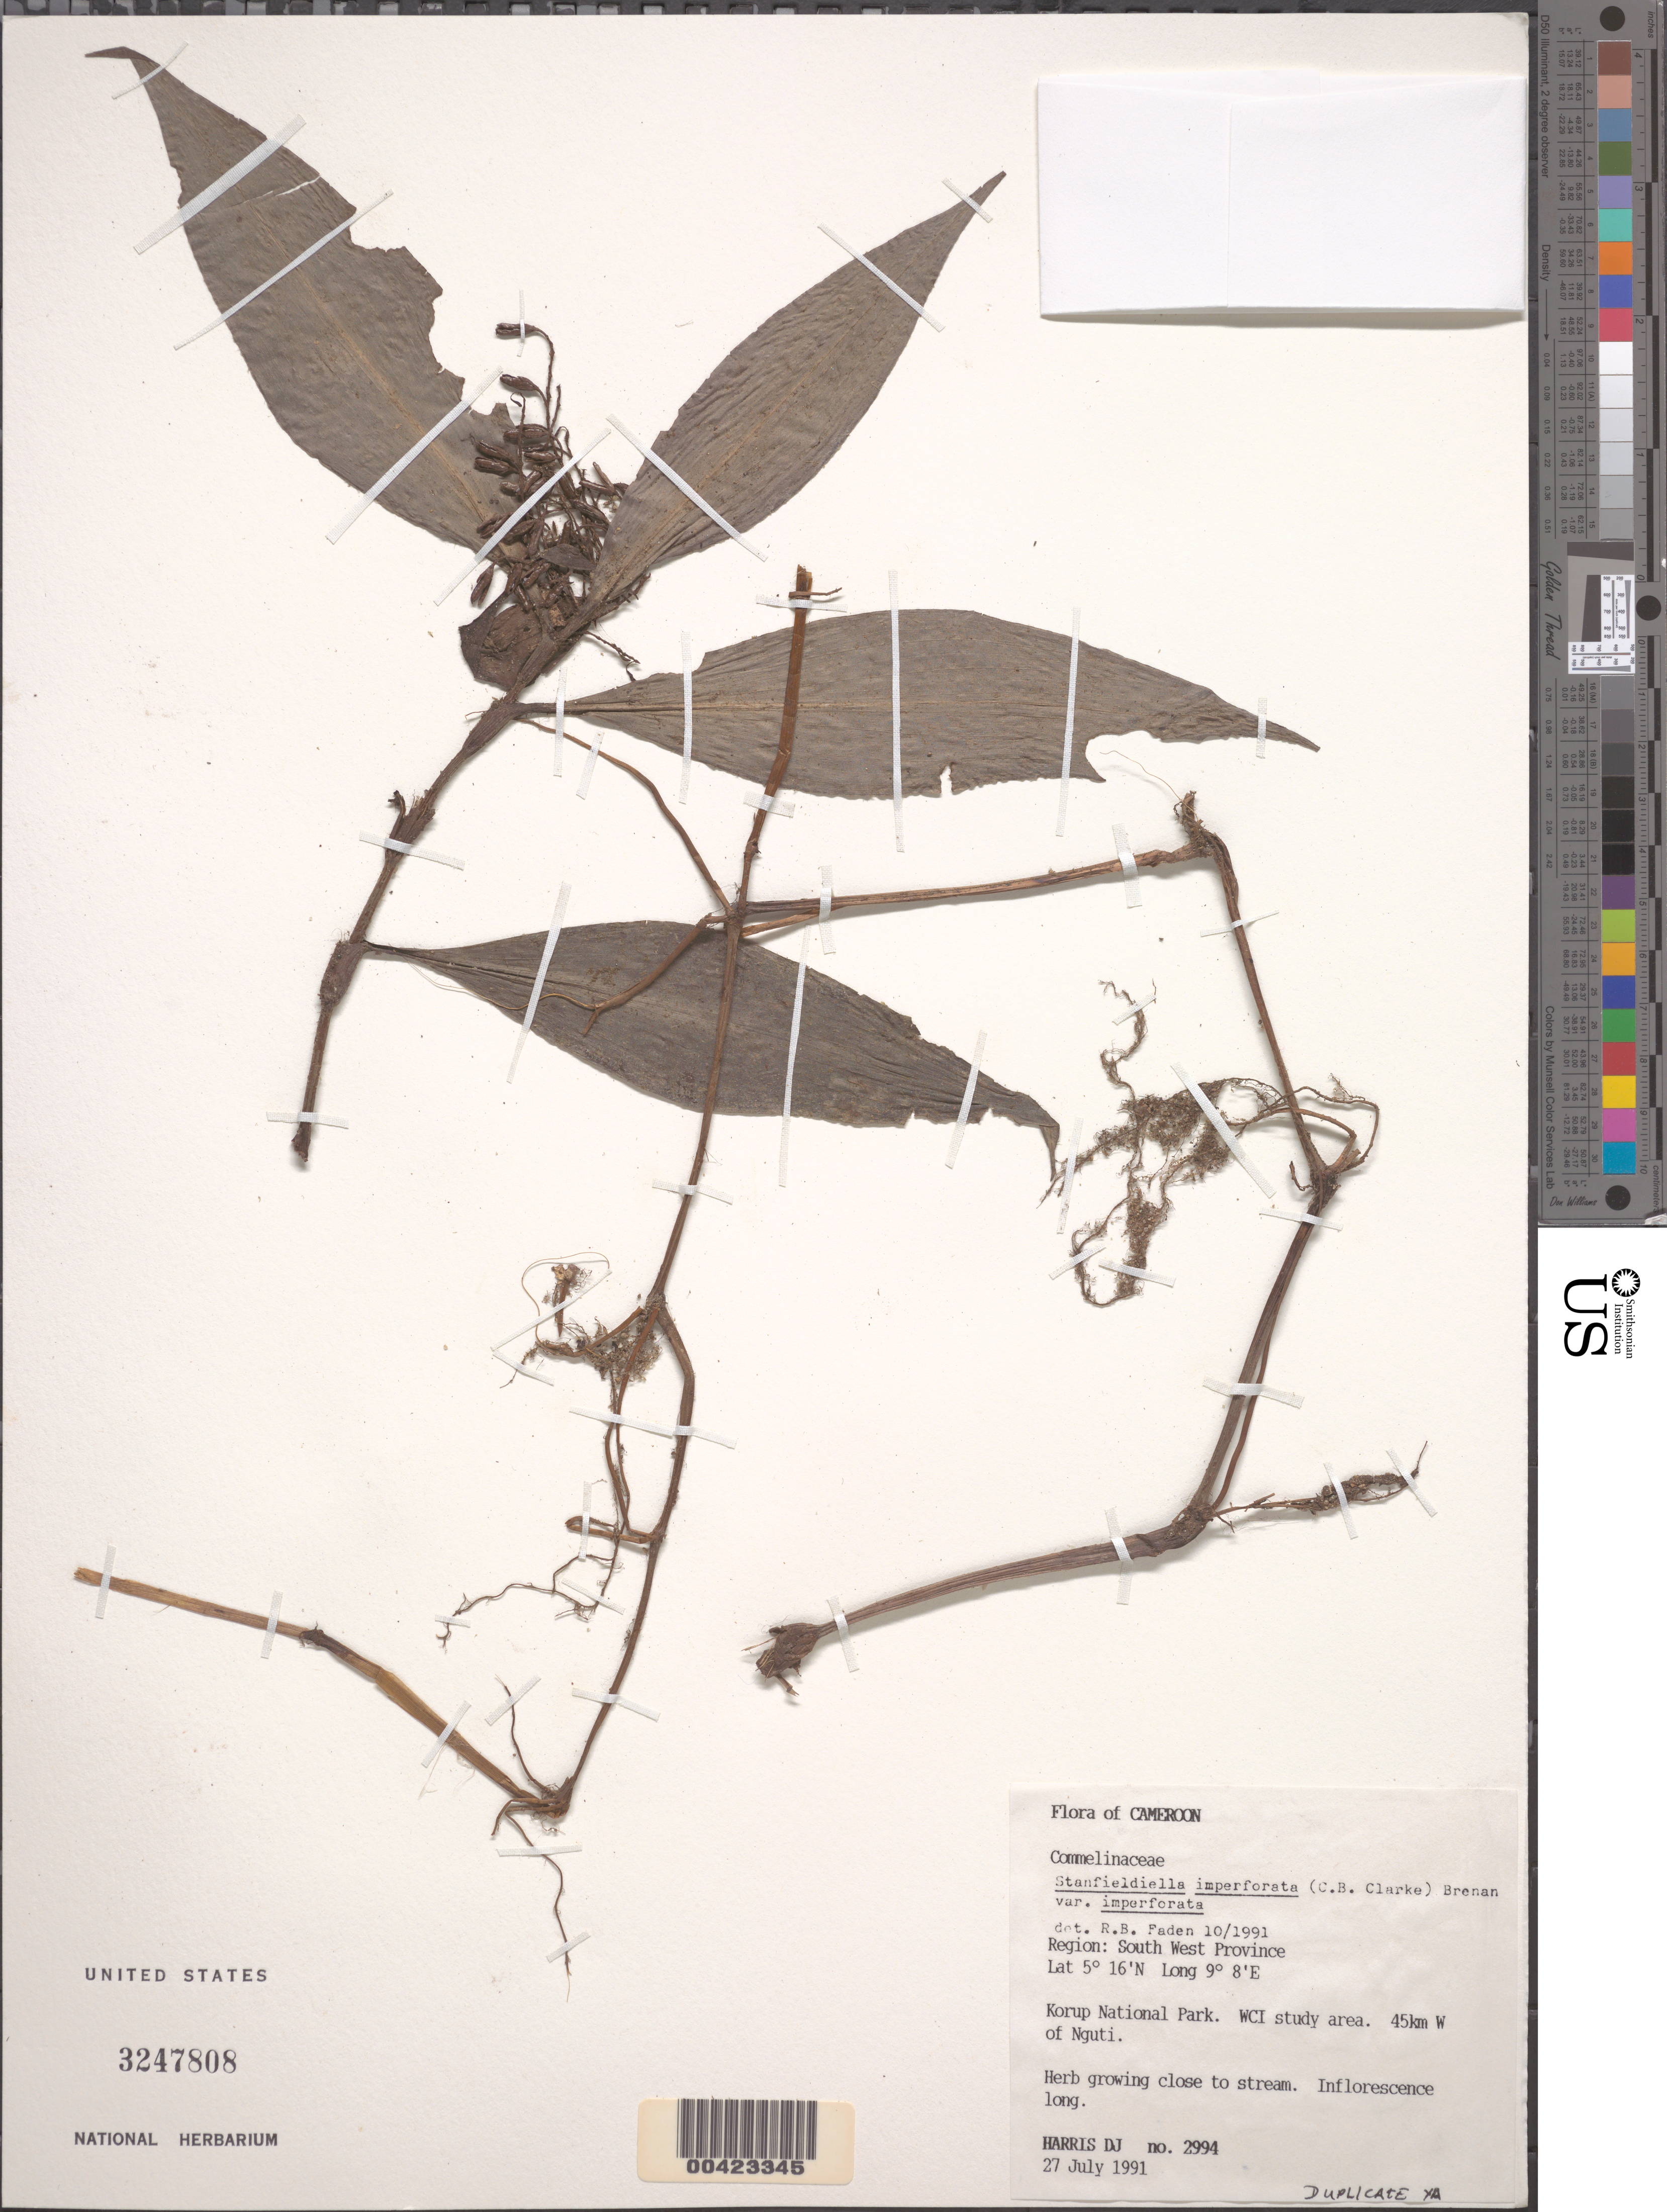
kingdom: Plantae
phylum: Tracheophyta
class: Liliopsida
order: Commelinales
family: Commelinaceae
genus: Stanfieldiella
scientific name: Stanfieldiella imperforata var. imperforata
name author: (C.B. Clarke) Brenan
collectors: D. J. Harris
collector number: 2994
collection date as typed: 27 Jul 1991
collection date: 1991-07-27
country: Cameroon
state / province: Sud-Ouest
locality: Korup national park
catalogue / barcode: US 3247808